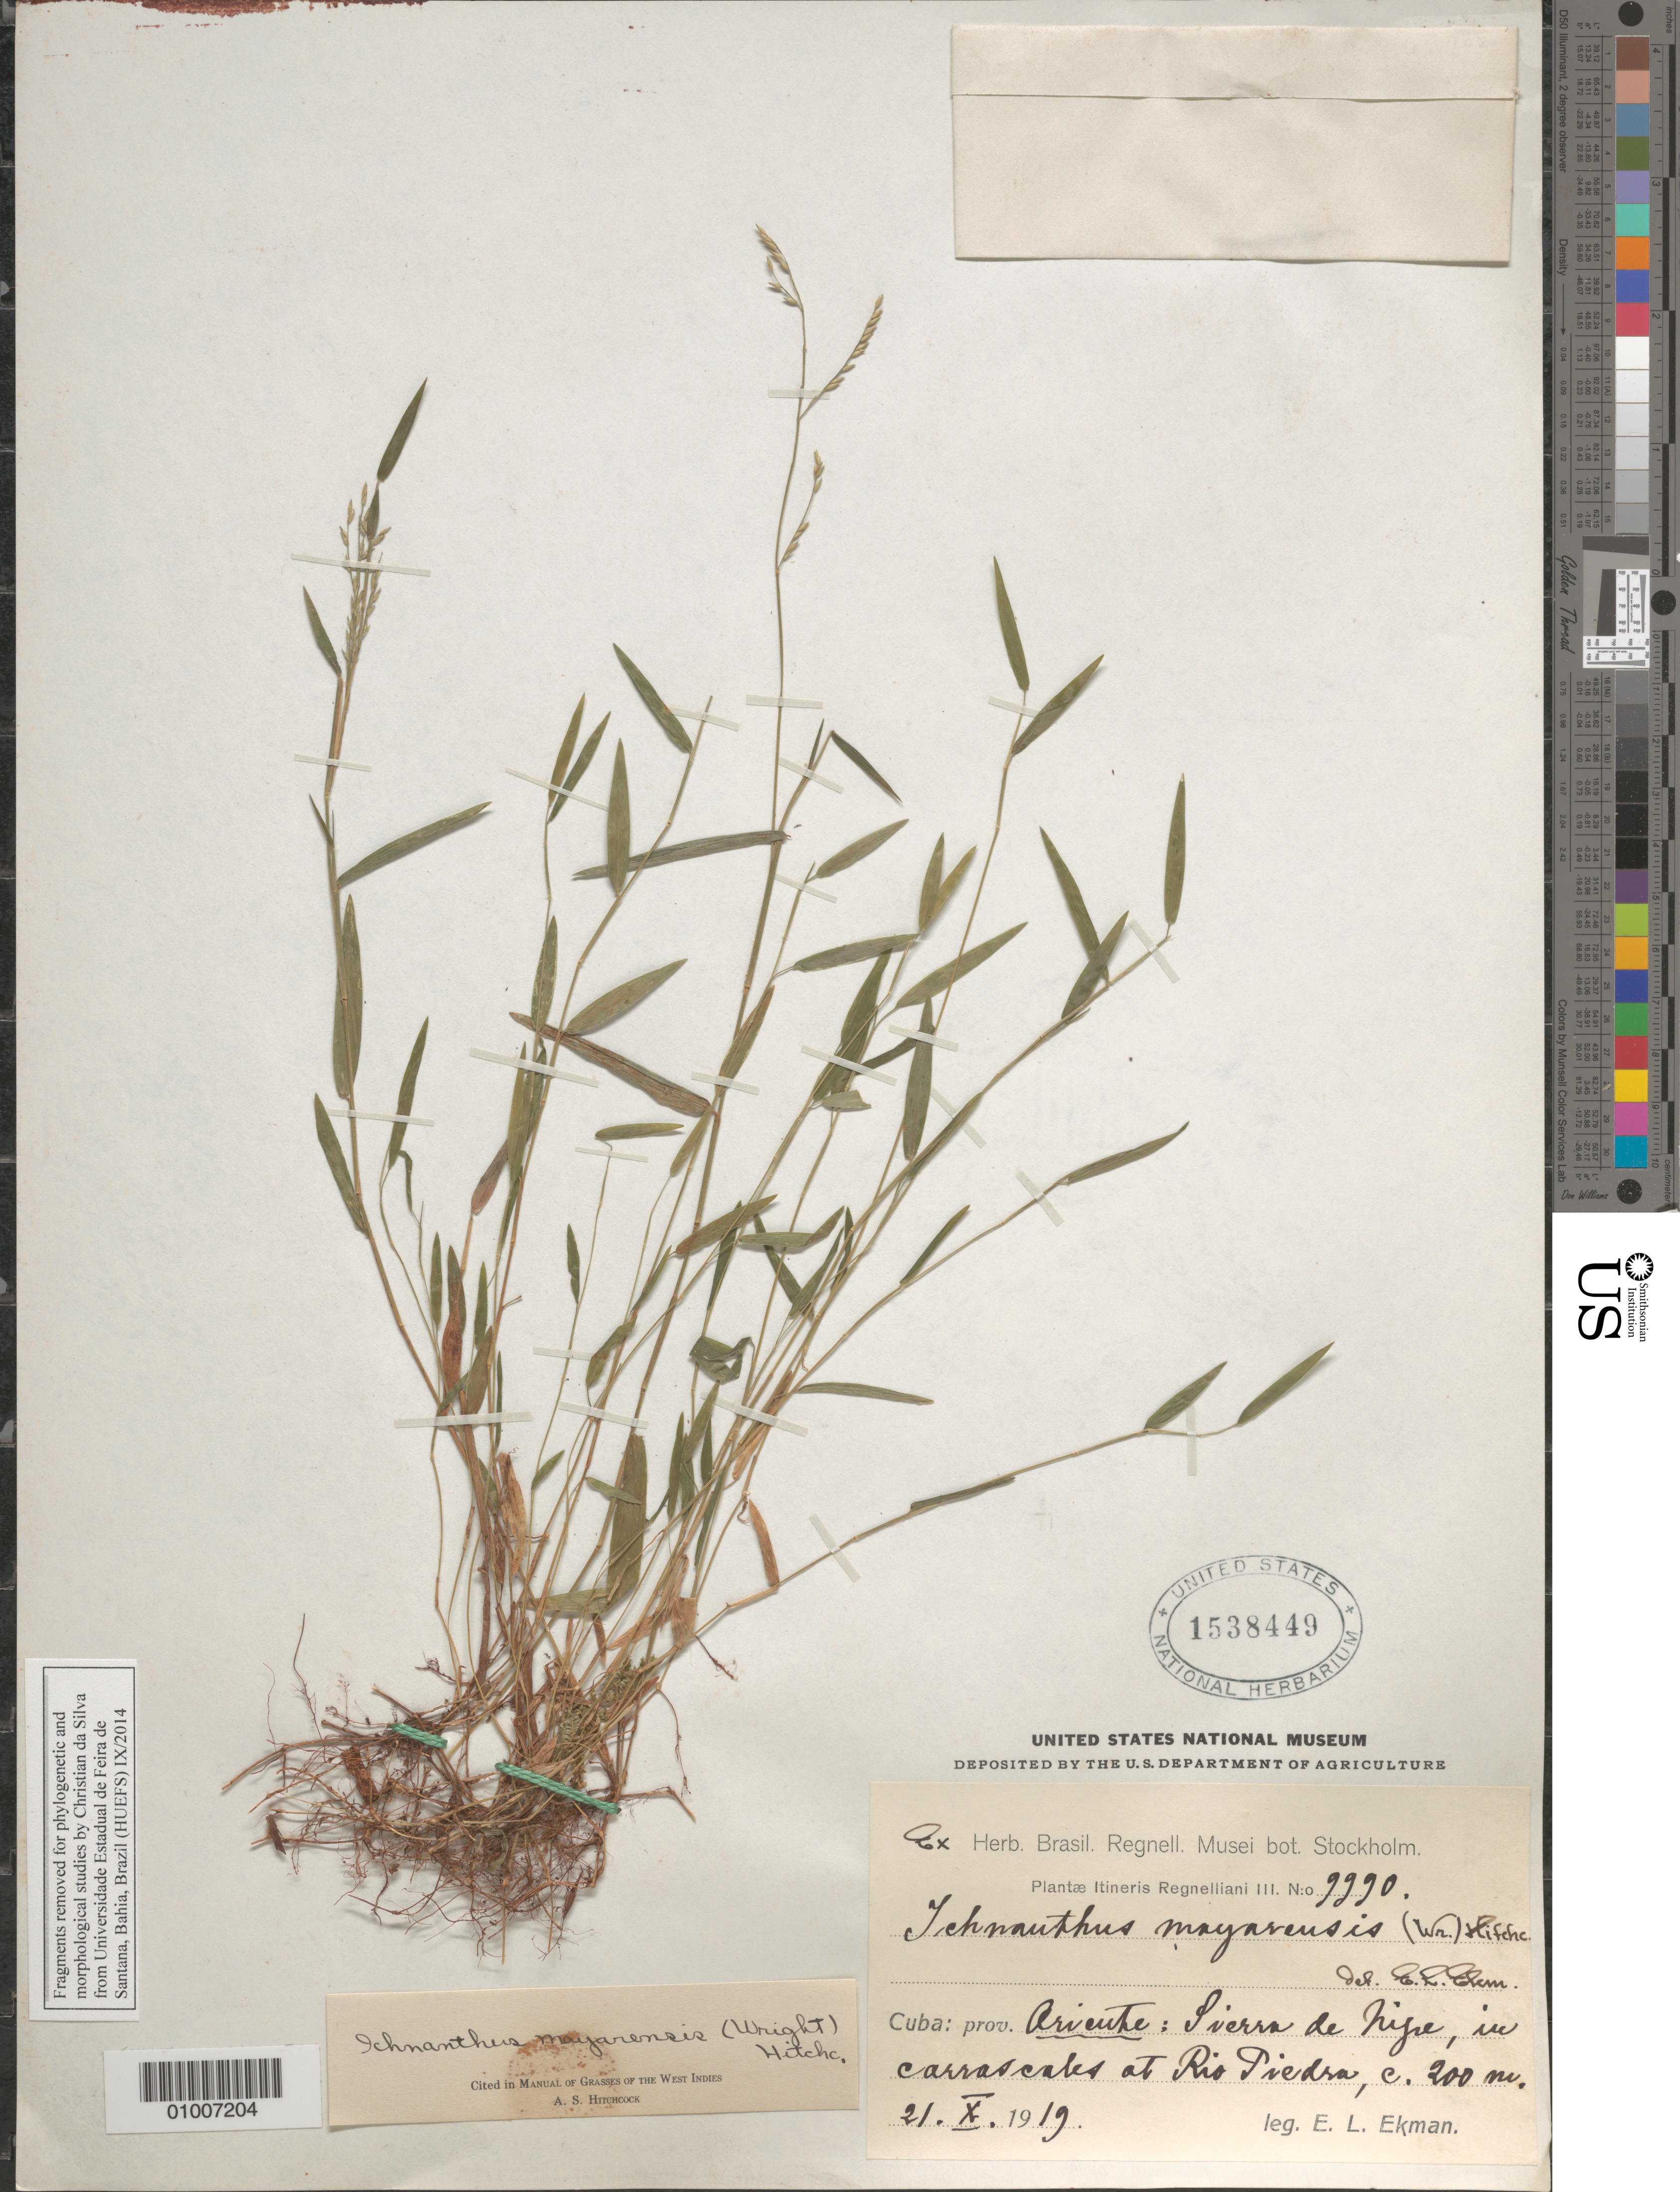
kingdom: Plantae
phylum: Tracheophyta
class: Liliopsida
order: Poales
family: Poaceae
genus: Ichnanthus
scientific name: Ichnanthus mayarensis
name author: (C. Wright) Hitchc.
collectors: E. L. Ekman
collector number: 9990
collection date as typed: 21 Oct 1919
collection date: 1919-10-21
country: Cuba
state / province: Oriente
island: Cuba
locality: Oriente, Rio Piedra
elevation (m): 200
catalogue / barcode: US 1538449